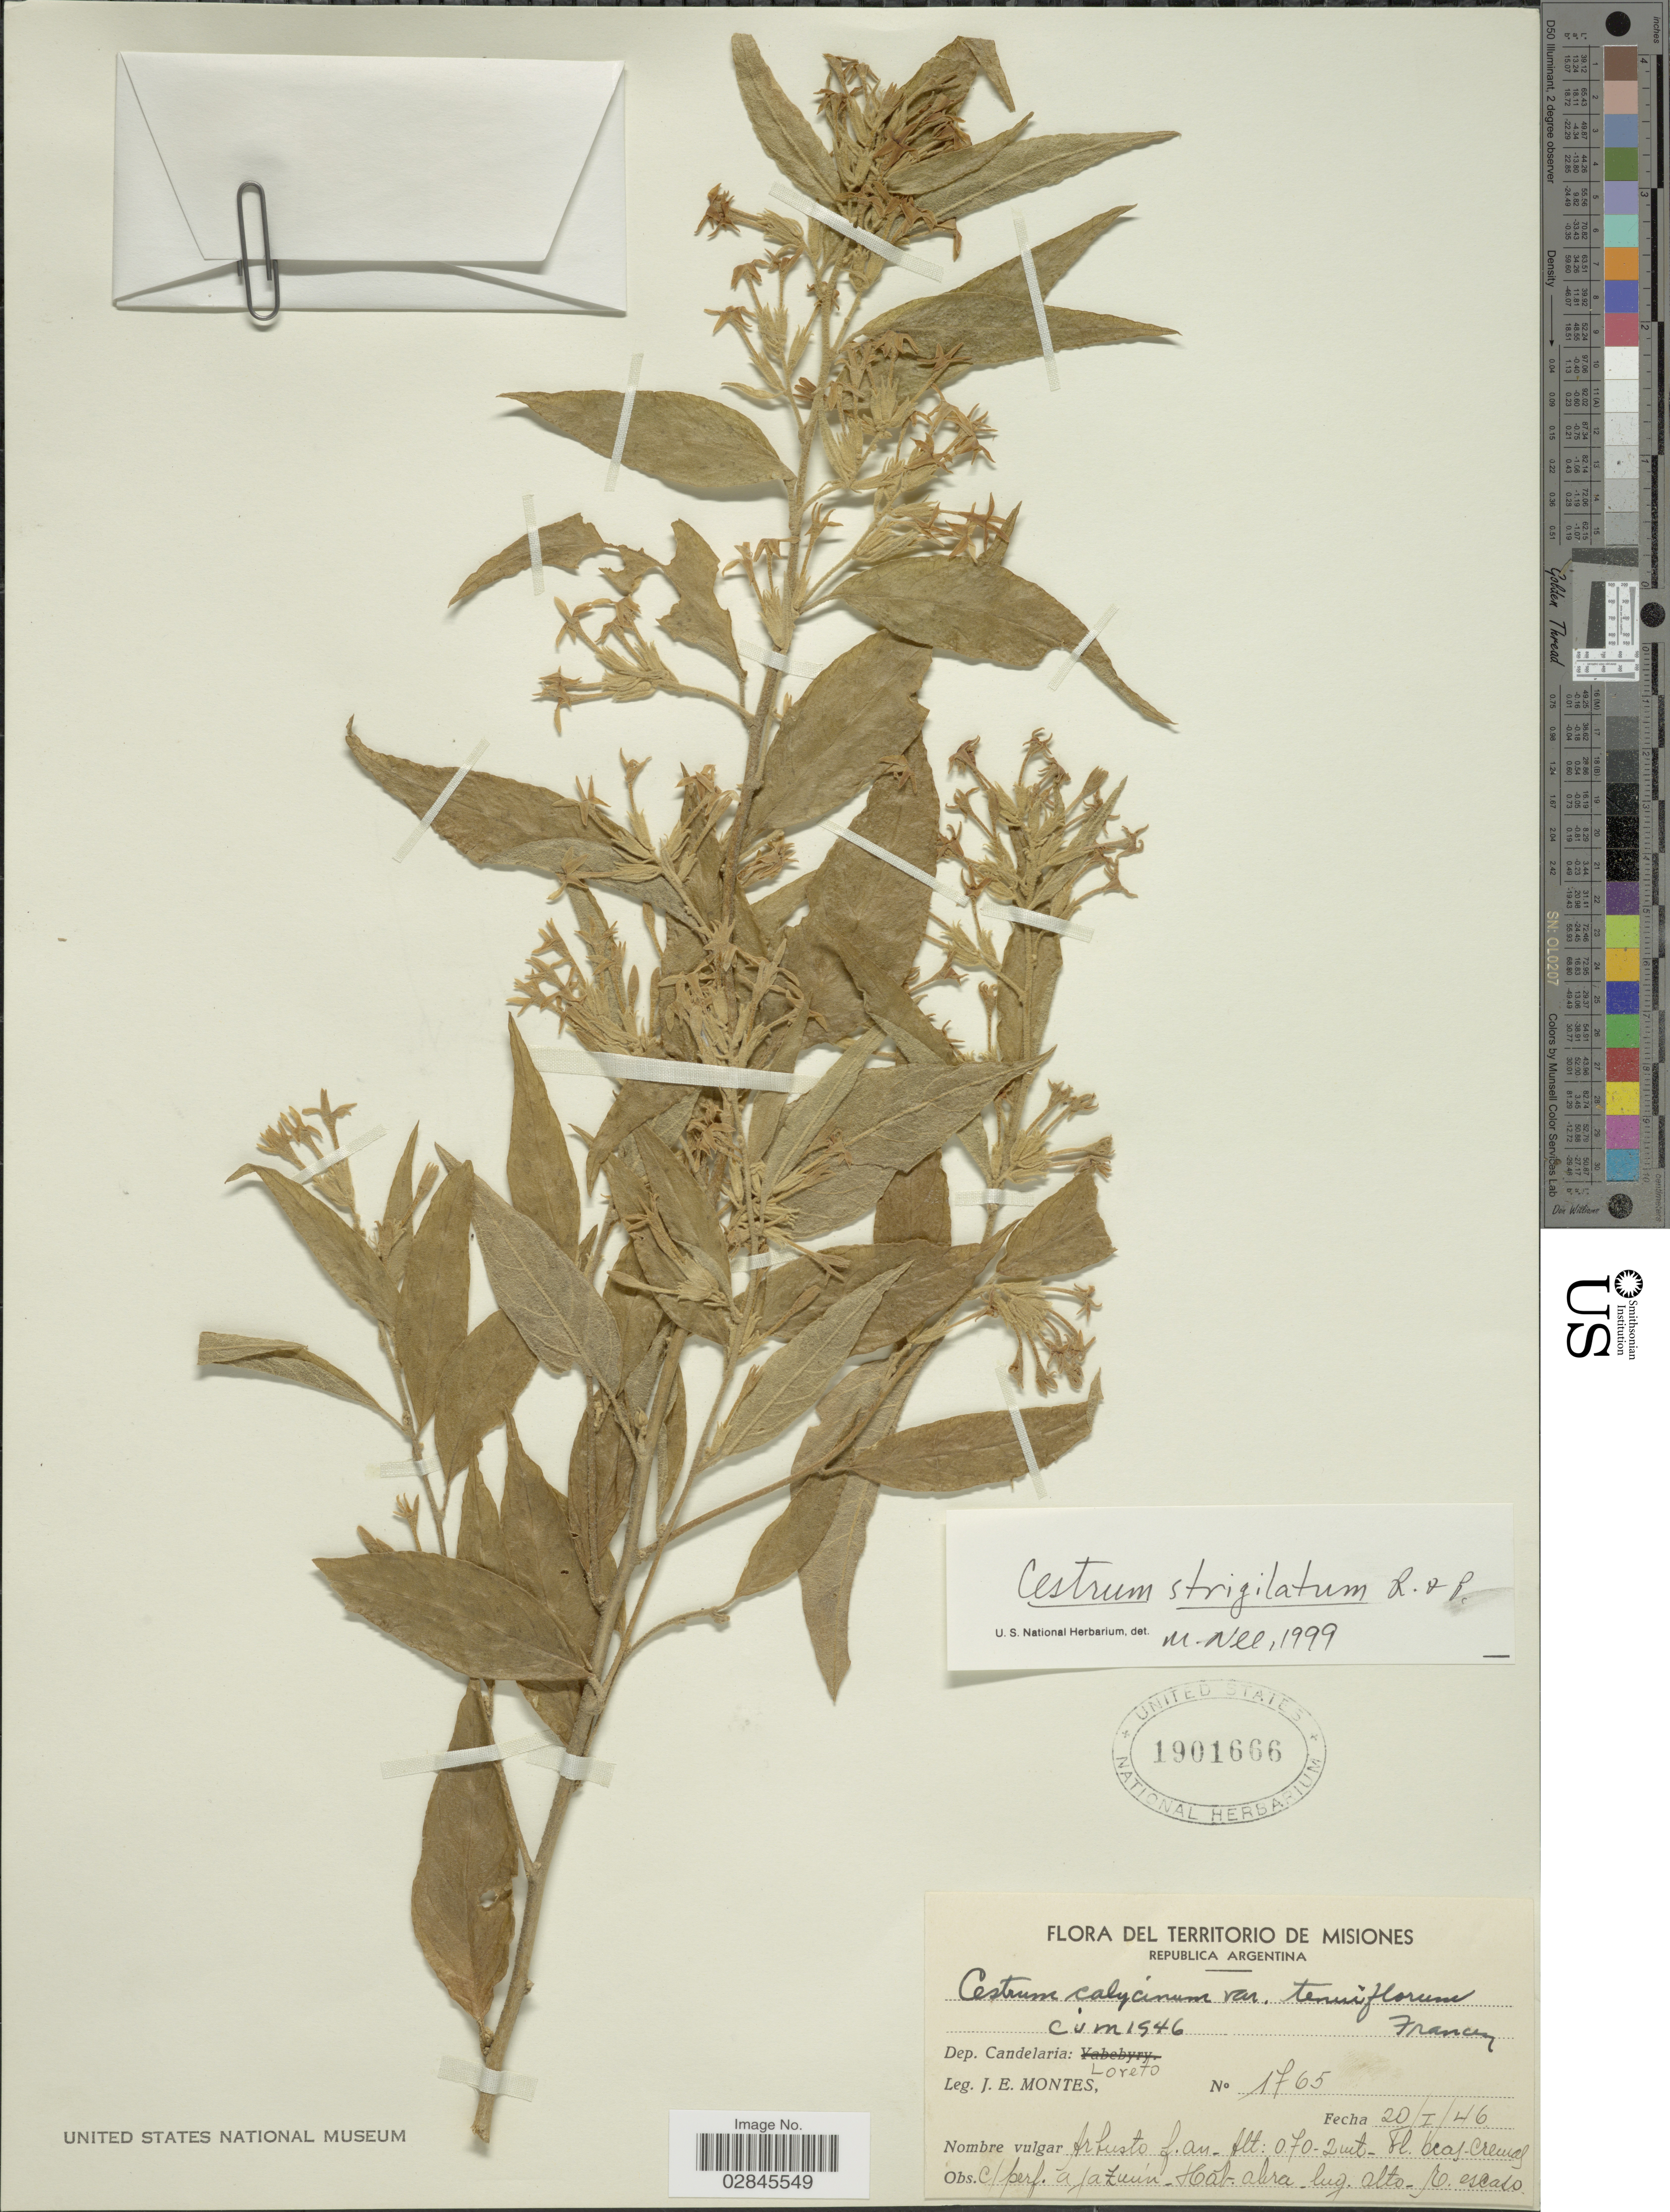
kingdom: Plantae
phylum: Tracheophyta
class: Magnoliopsida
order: Solanales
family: Solanaceae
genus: Cestrum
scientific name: Cestrum strigilatum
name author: Ruiz & Pav.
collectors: J. E. Montes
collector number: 1765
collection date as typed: Transcribed d/m/y: 20/1/46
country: Argentina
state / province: Misiones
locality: Territorio de Misiones. Dep. Candelaria: Loreto.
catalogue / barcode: US 1901666